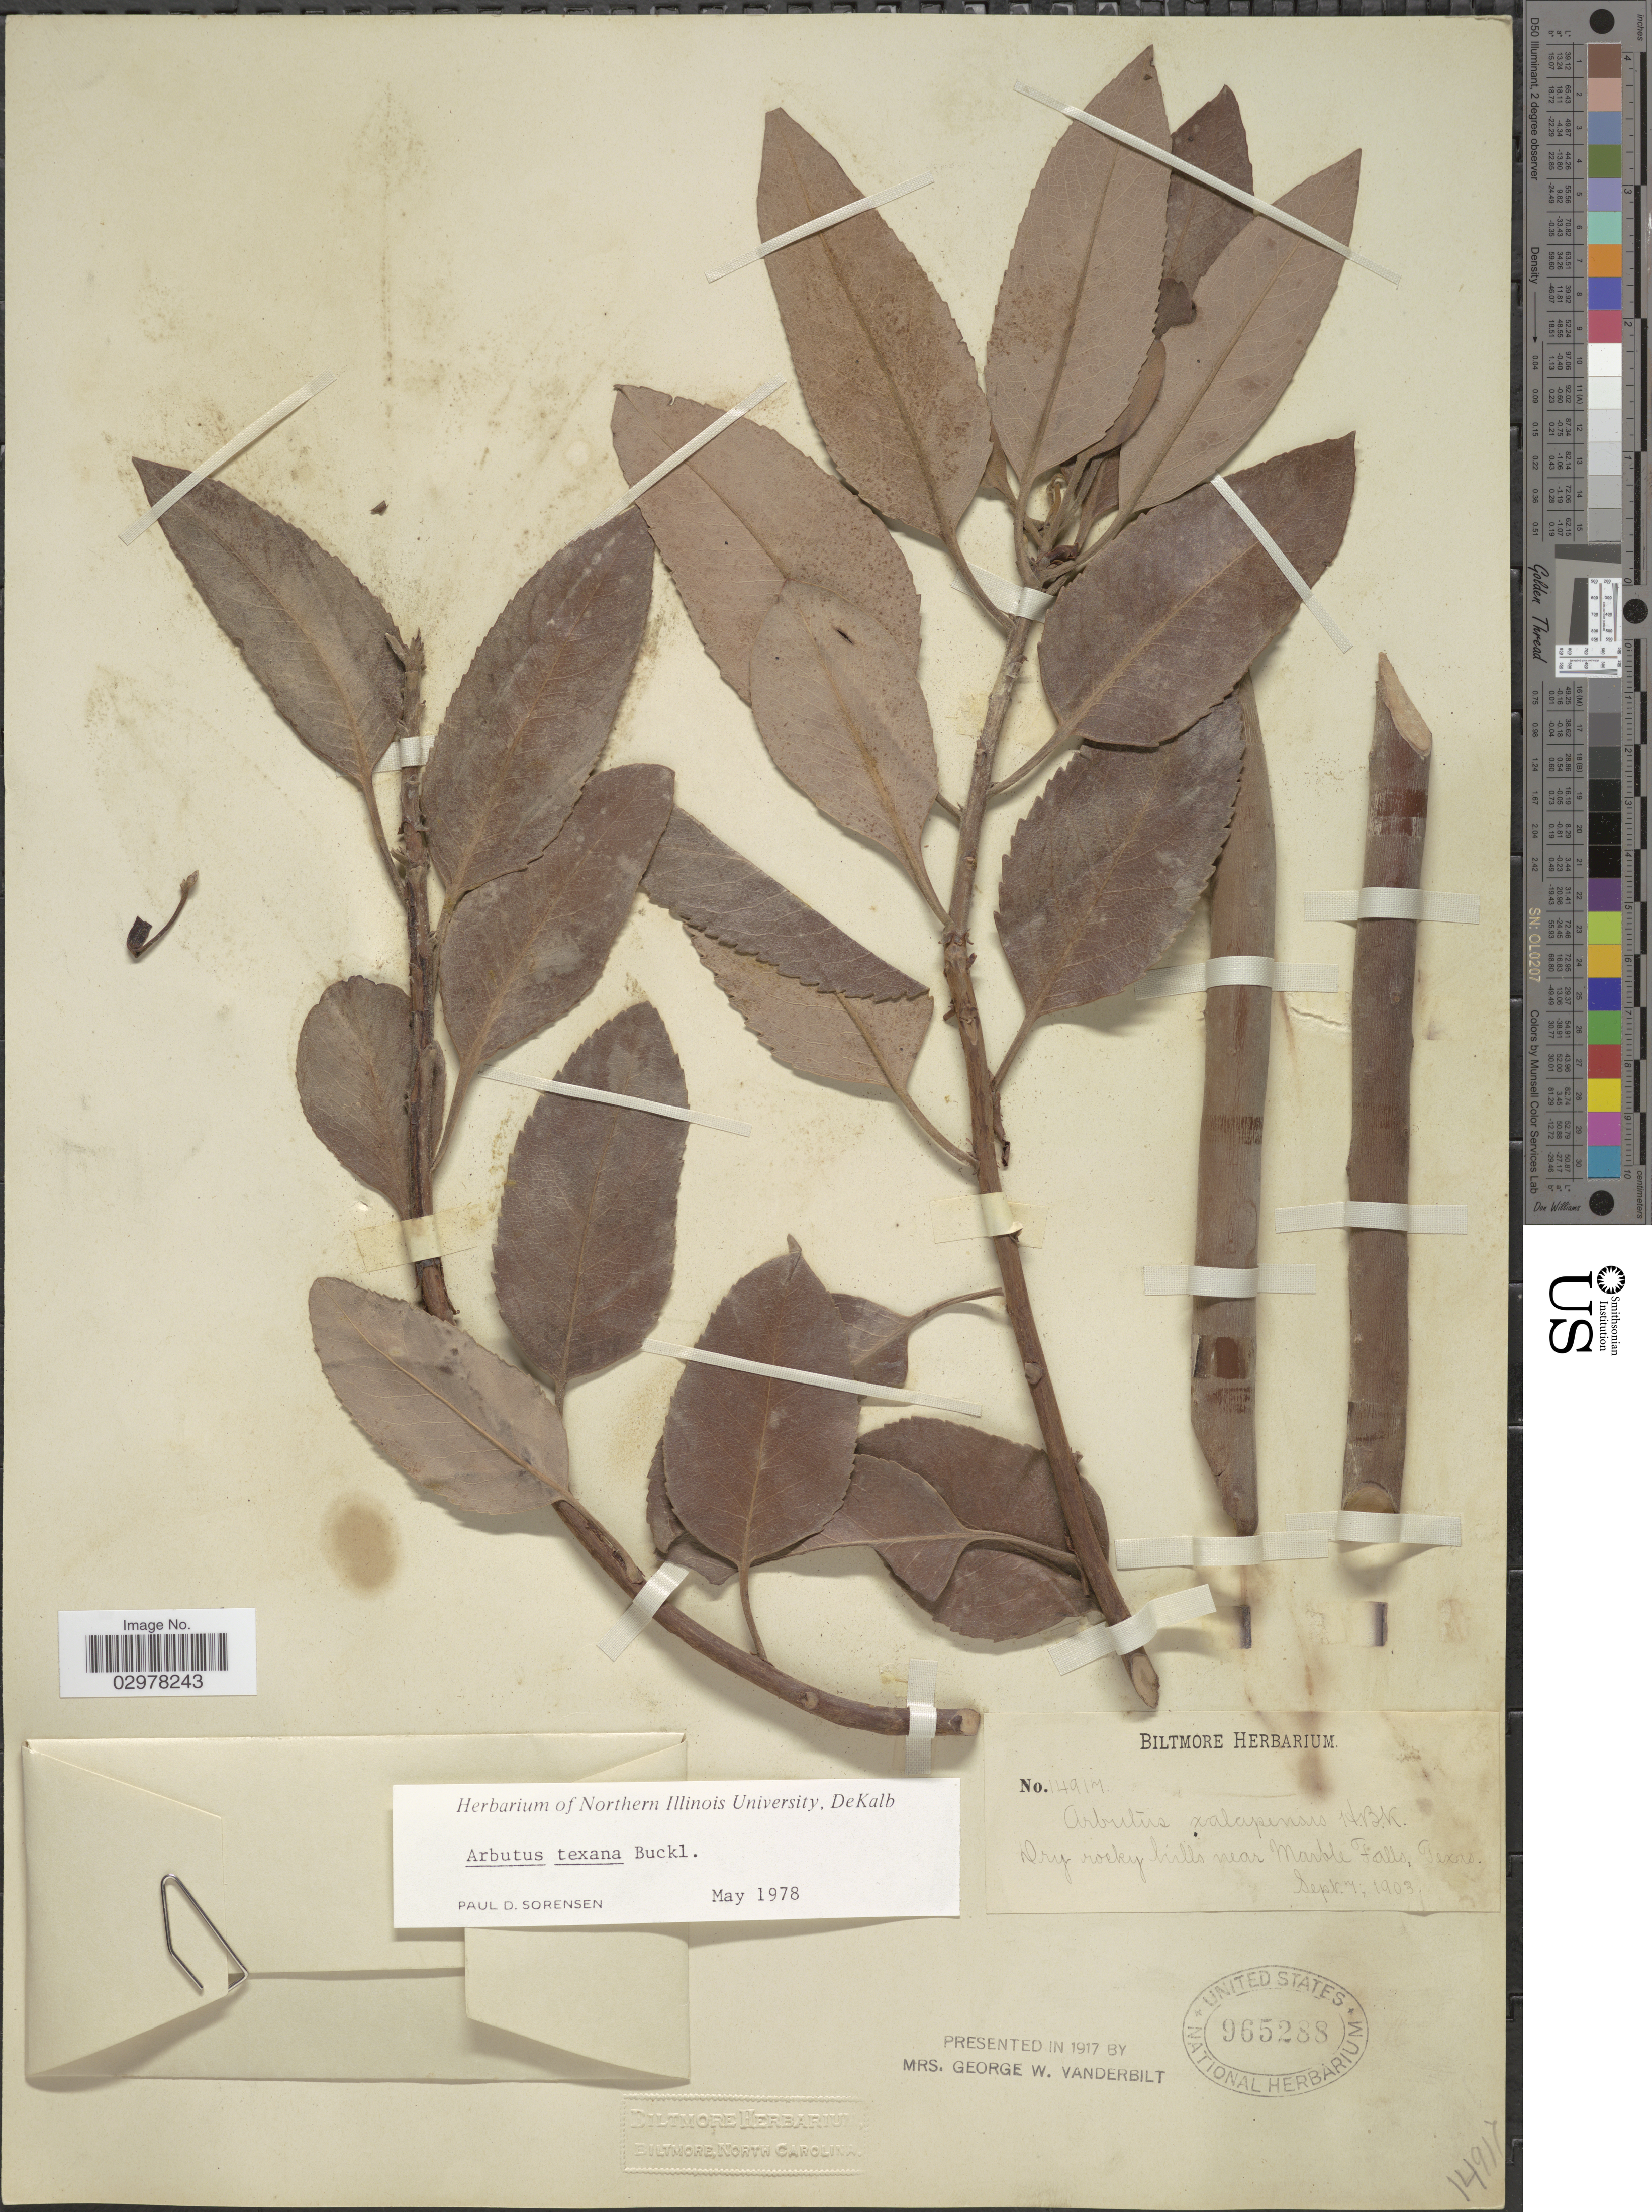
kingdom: Plantae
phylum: Tracheophyta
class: Magnoliopsida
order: Ericales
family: Ericaceae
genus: Arbutus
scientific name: Arbutus texana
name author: Buckley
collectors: ex herb. Biltmore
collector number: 14917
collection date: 1903-09-07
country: United States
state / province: Texas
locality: Dry rocky hills near Marble Falls.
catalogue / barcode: US 965288